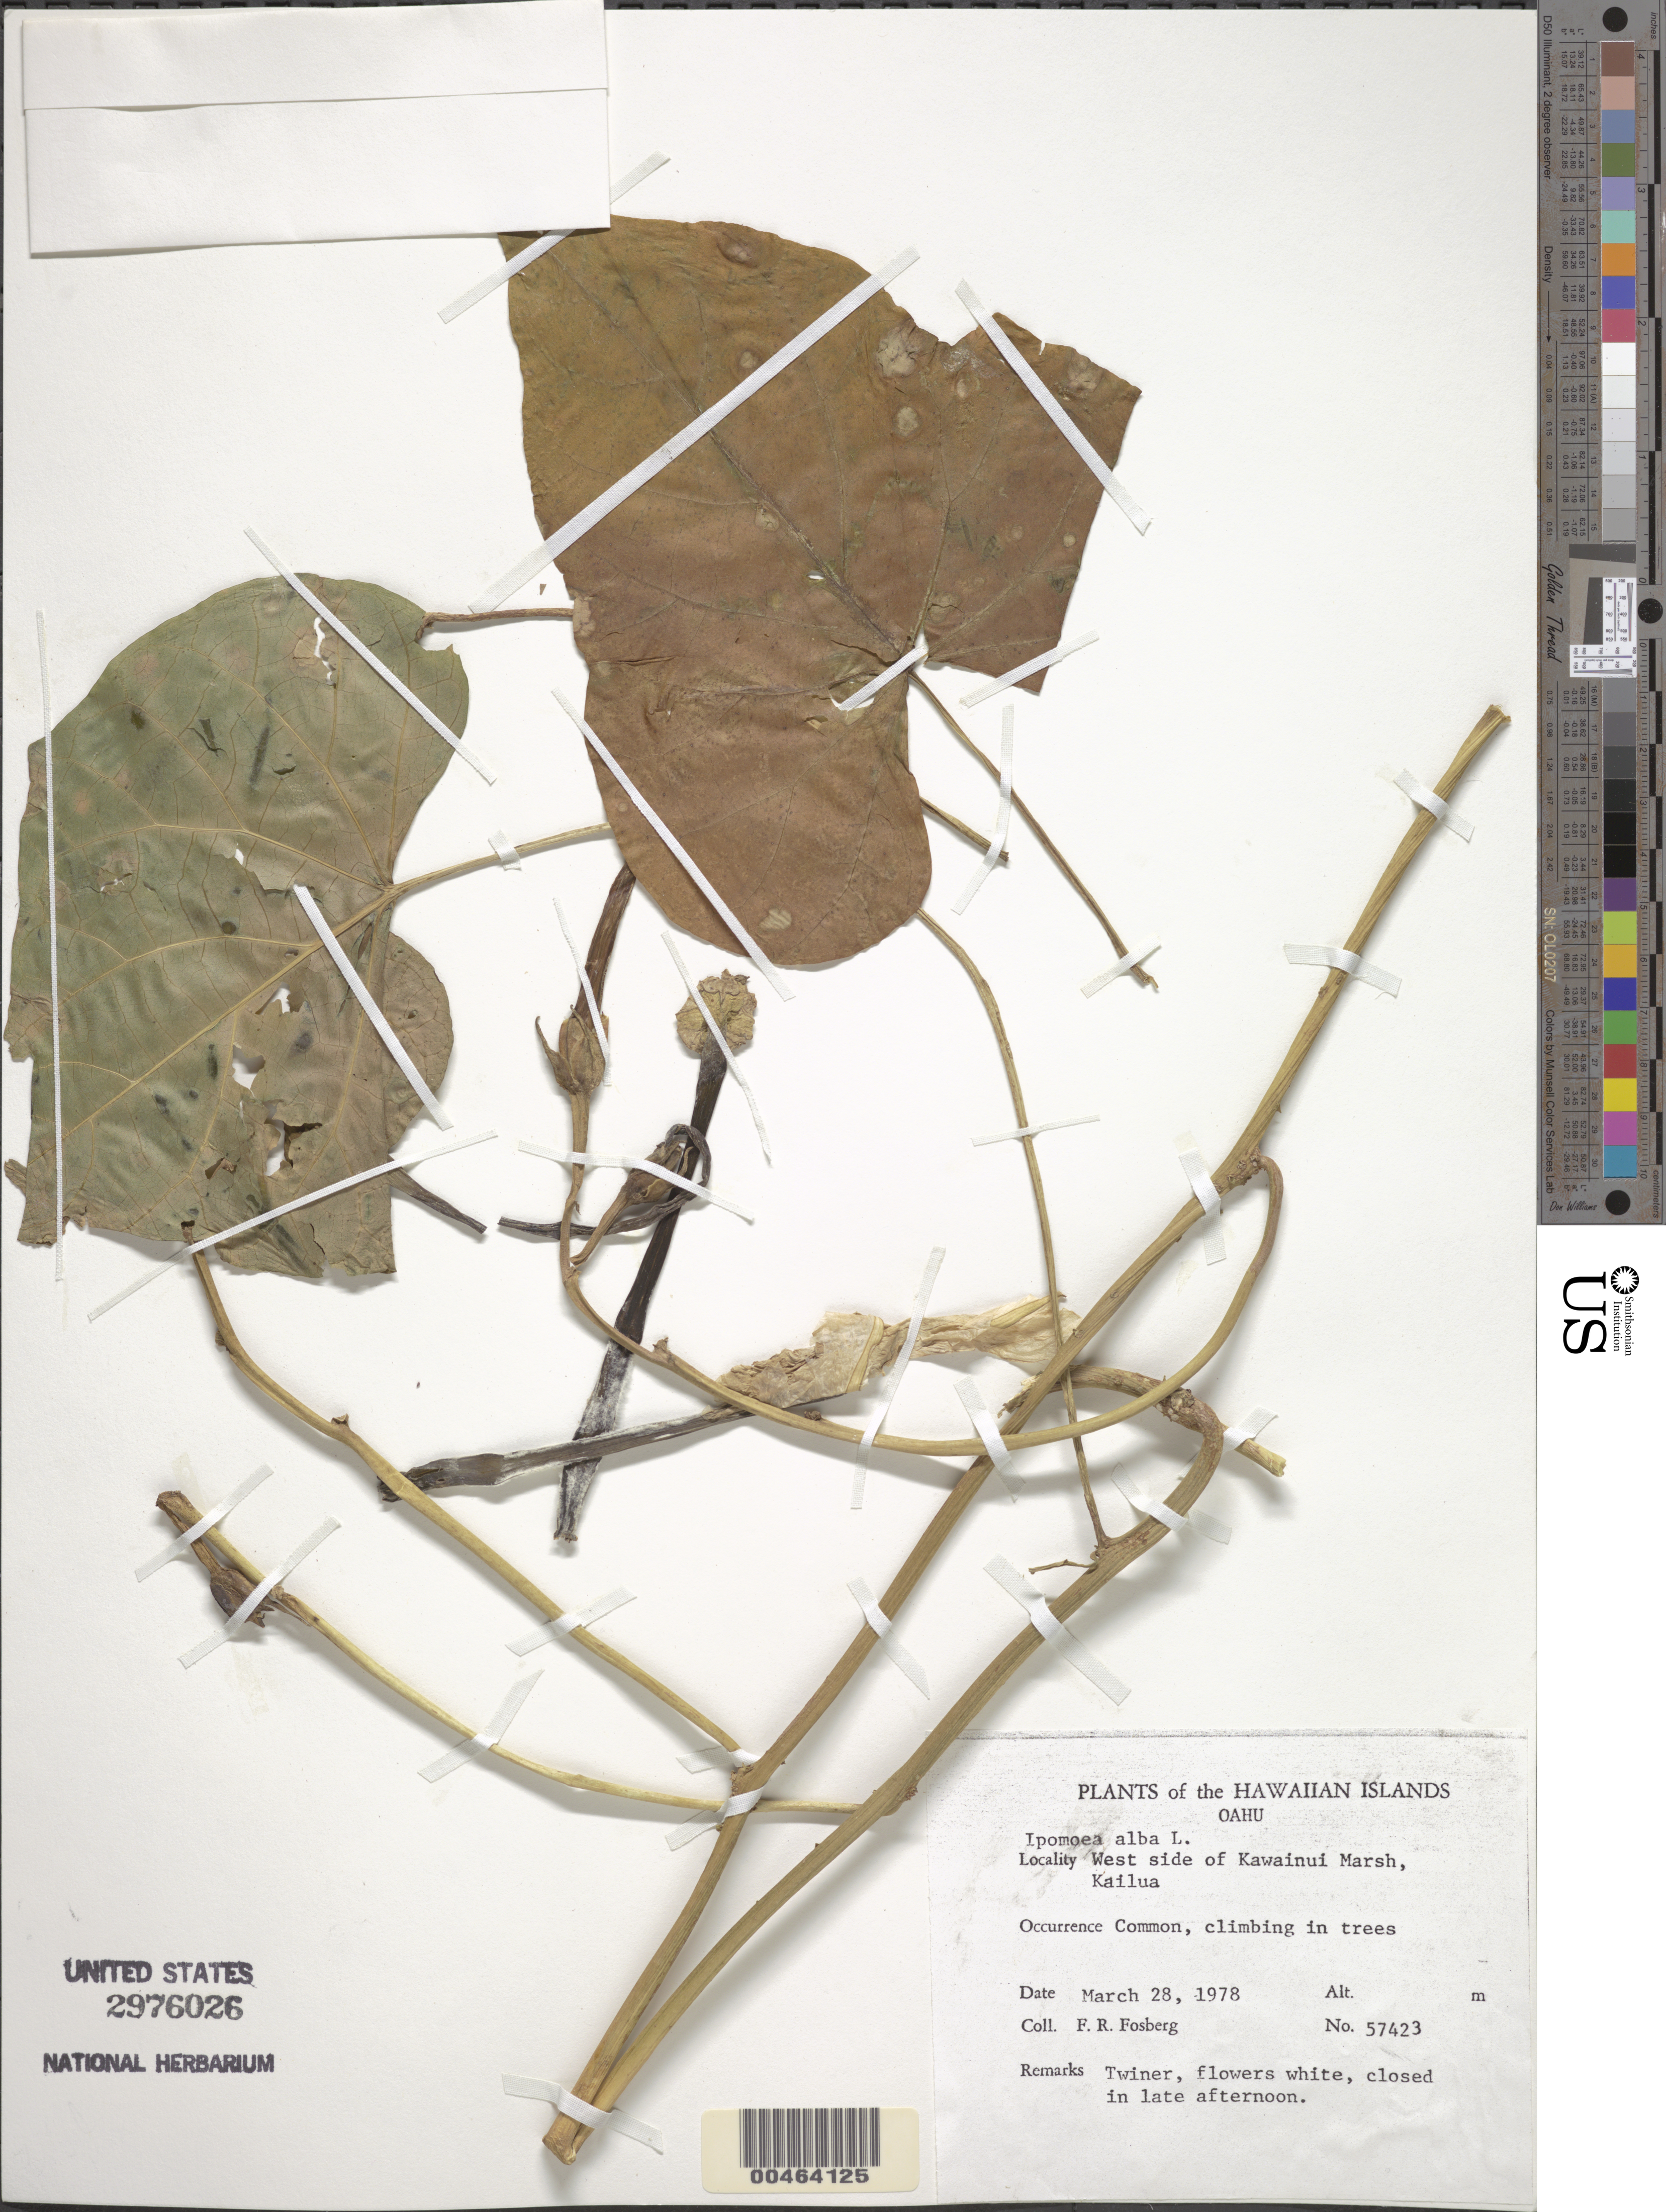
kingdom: Plantae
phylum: Tracheophyta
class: Magnoliopsida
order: Solanales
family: Convolvulaceae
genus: Ipomoea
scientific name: Ipomoea alba L.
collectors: F. R. Fosberg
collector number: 57423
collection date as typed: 28 Mar 1978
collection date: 1978-03-28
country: United States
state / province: Hawaii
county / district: Honolulu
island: Oahu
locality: West side of Kawainui Marsh, Kailua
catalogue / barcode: US 2976026